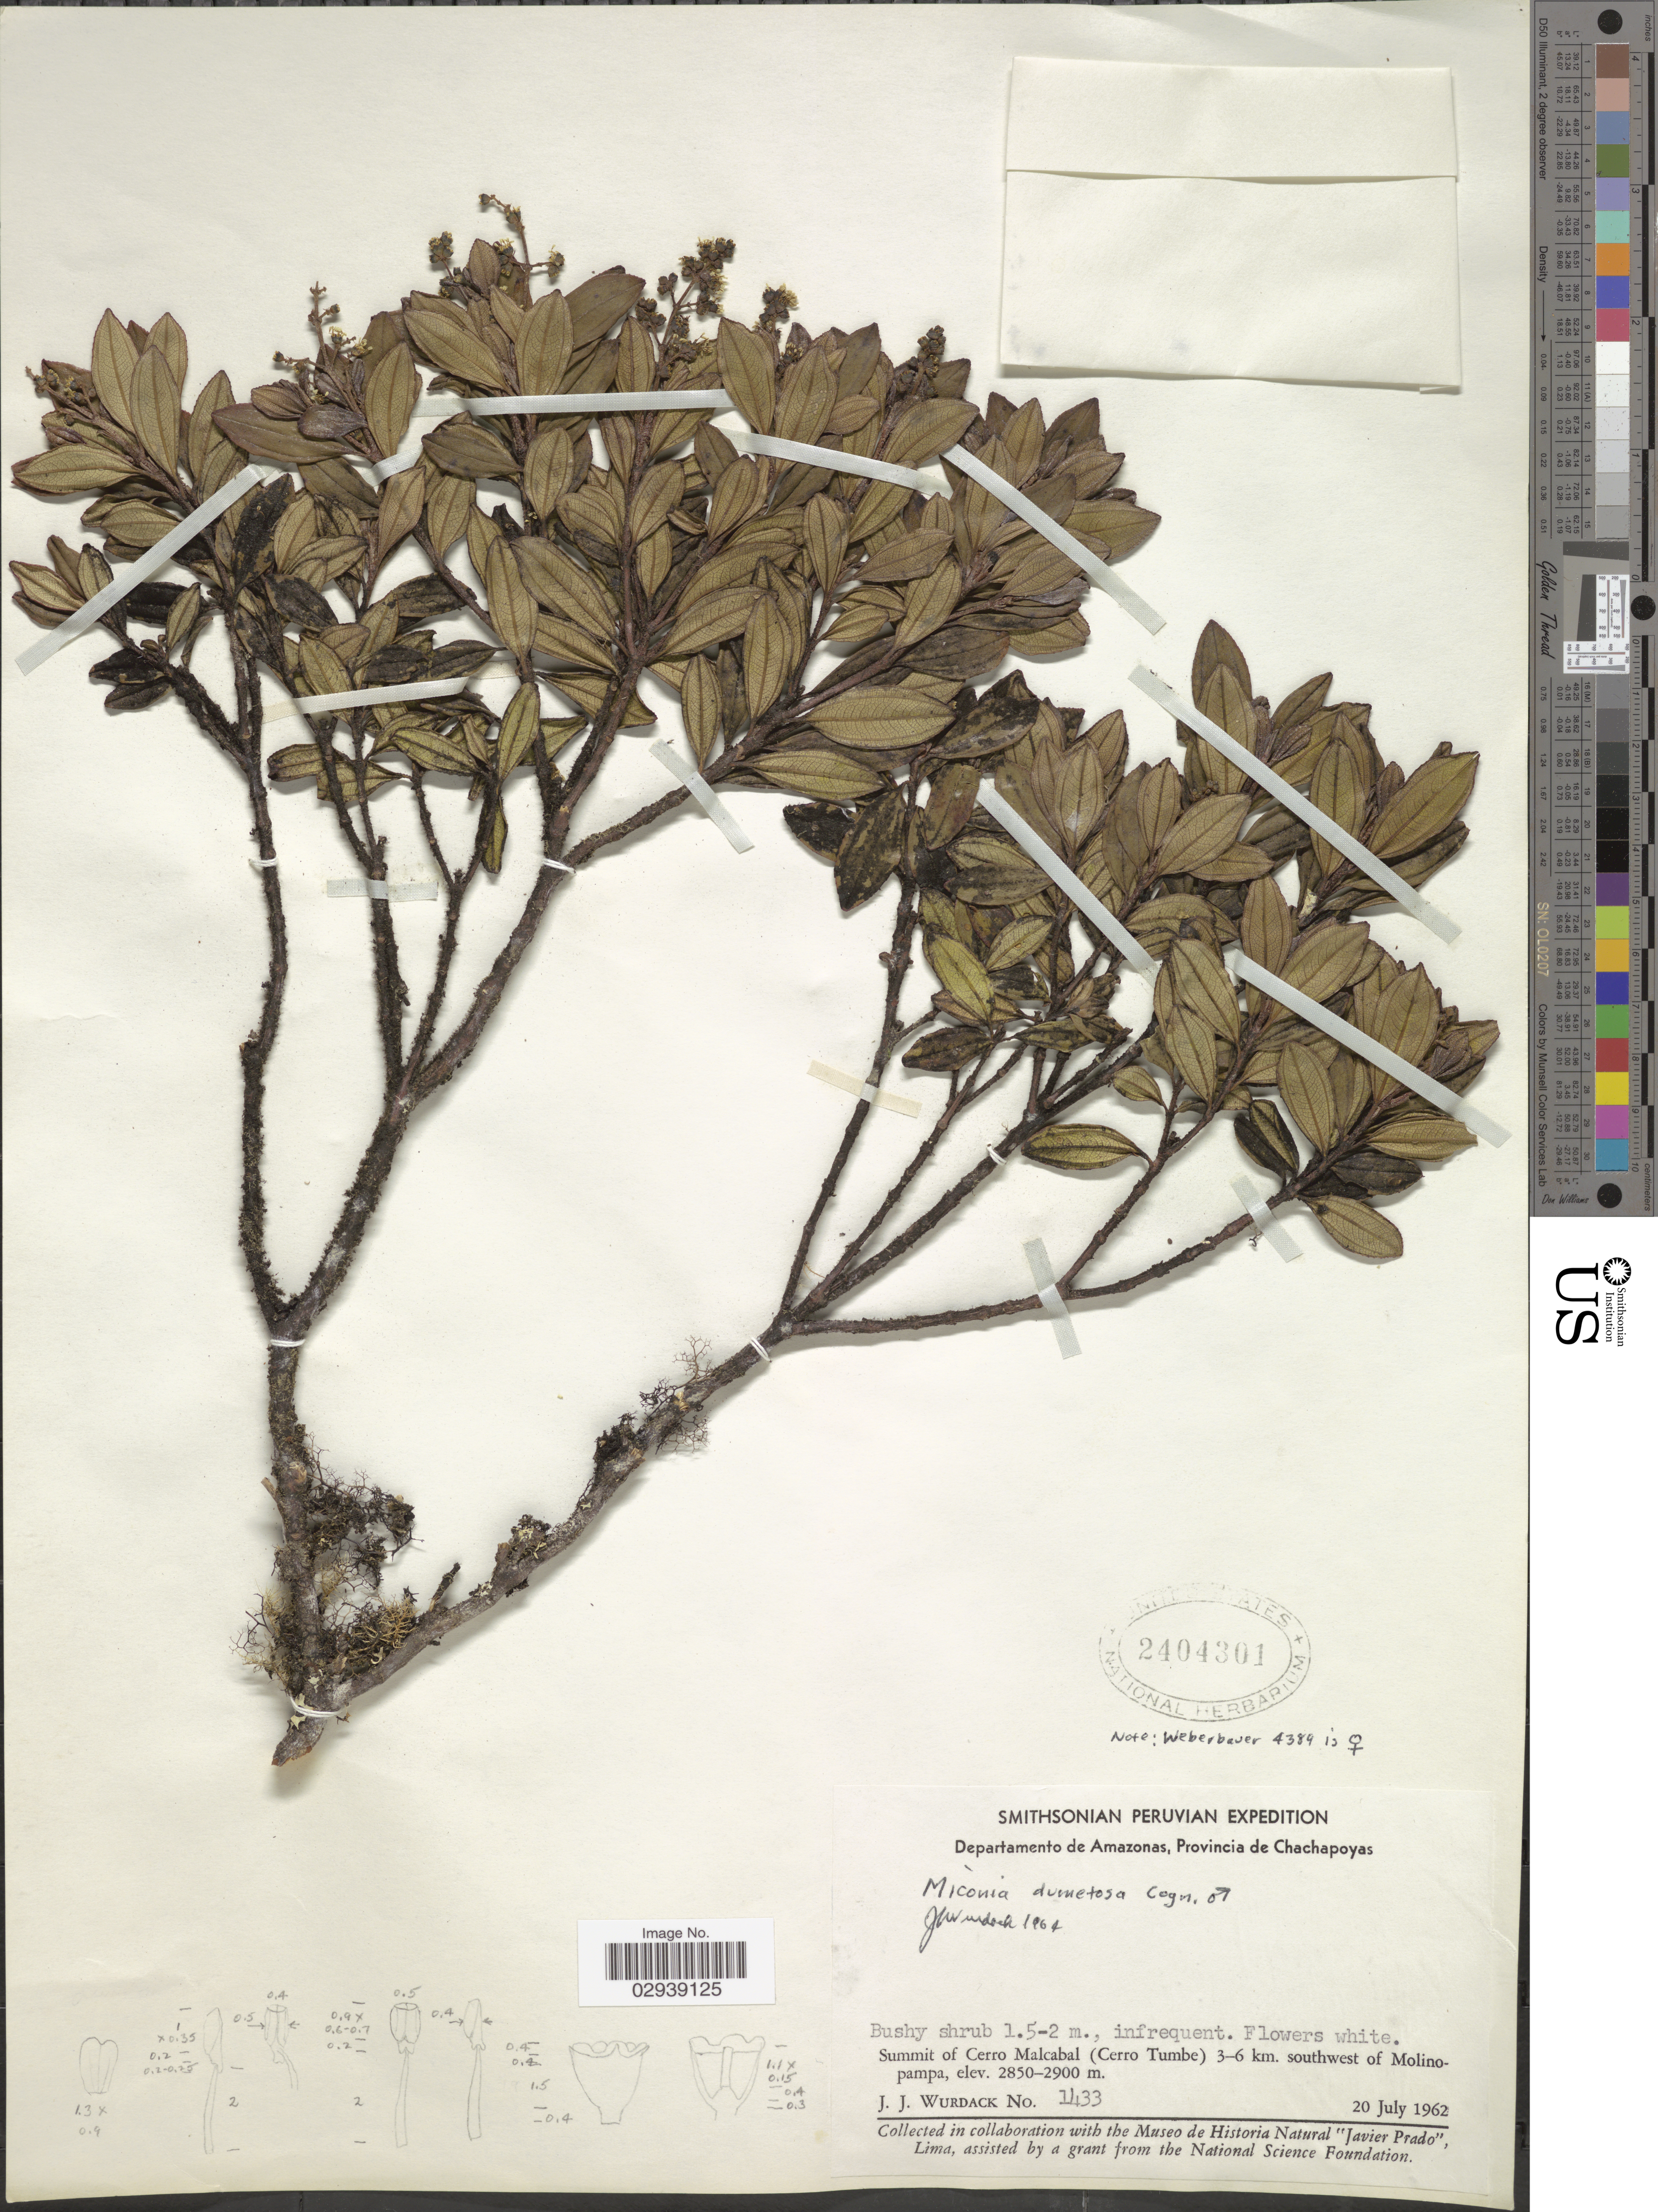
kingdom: Plantae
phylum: Tracheophyta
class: Magnoliopsida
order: Myrtales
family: Melastomataceae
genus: Miconia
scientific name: Miconia dumetosa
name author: Cogn.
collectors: J. J. Wurdack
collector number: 1433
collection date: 1962-07-20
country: Peru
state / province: Amazonas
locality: Departamento de Amazonas, Provincia de Chachapoyas. Summit of Cerro Malcabal (Cerro Tumbe) 3-6 km. southwest of Molinopampa.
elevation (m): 2850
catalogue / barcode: US 2404301